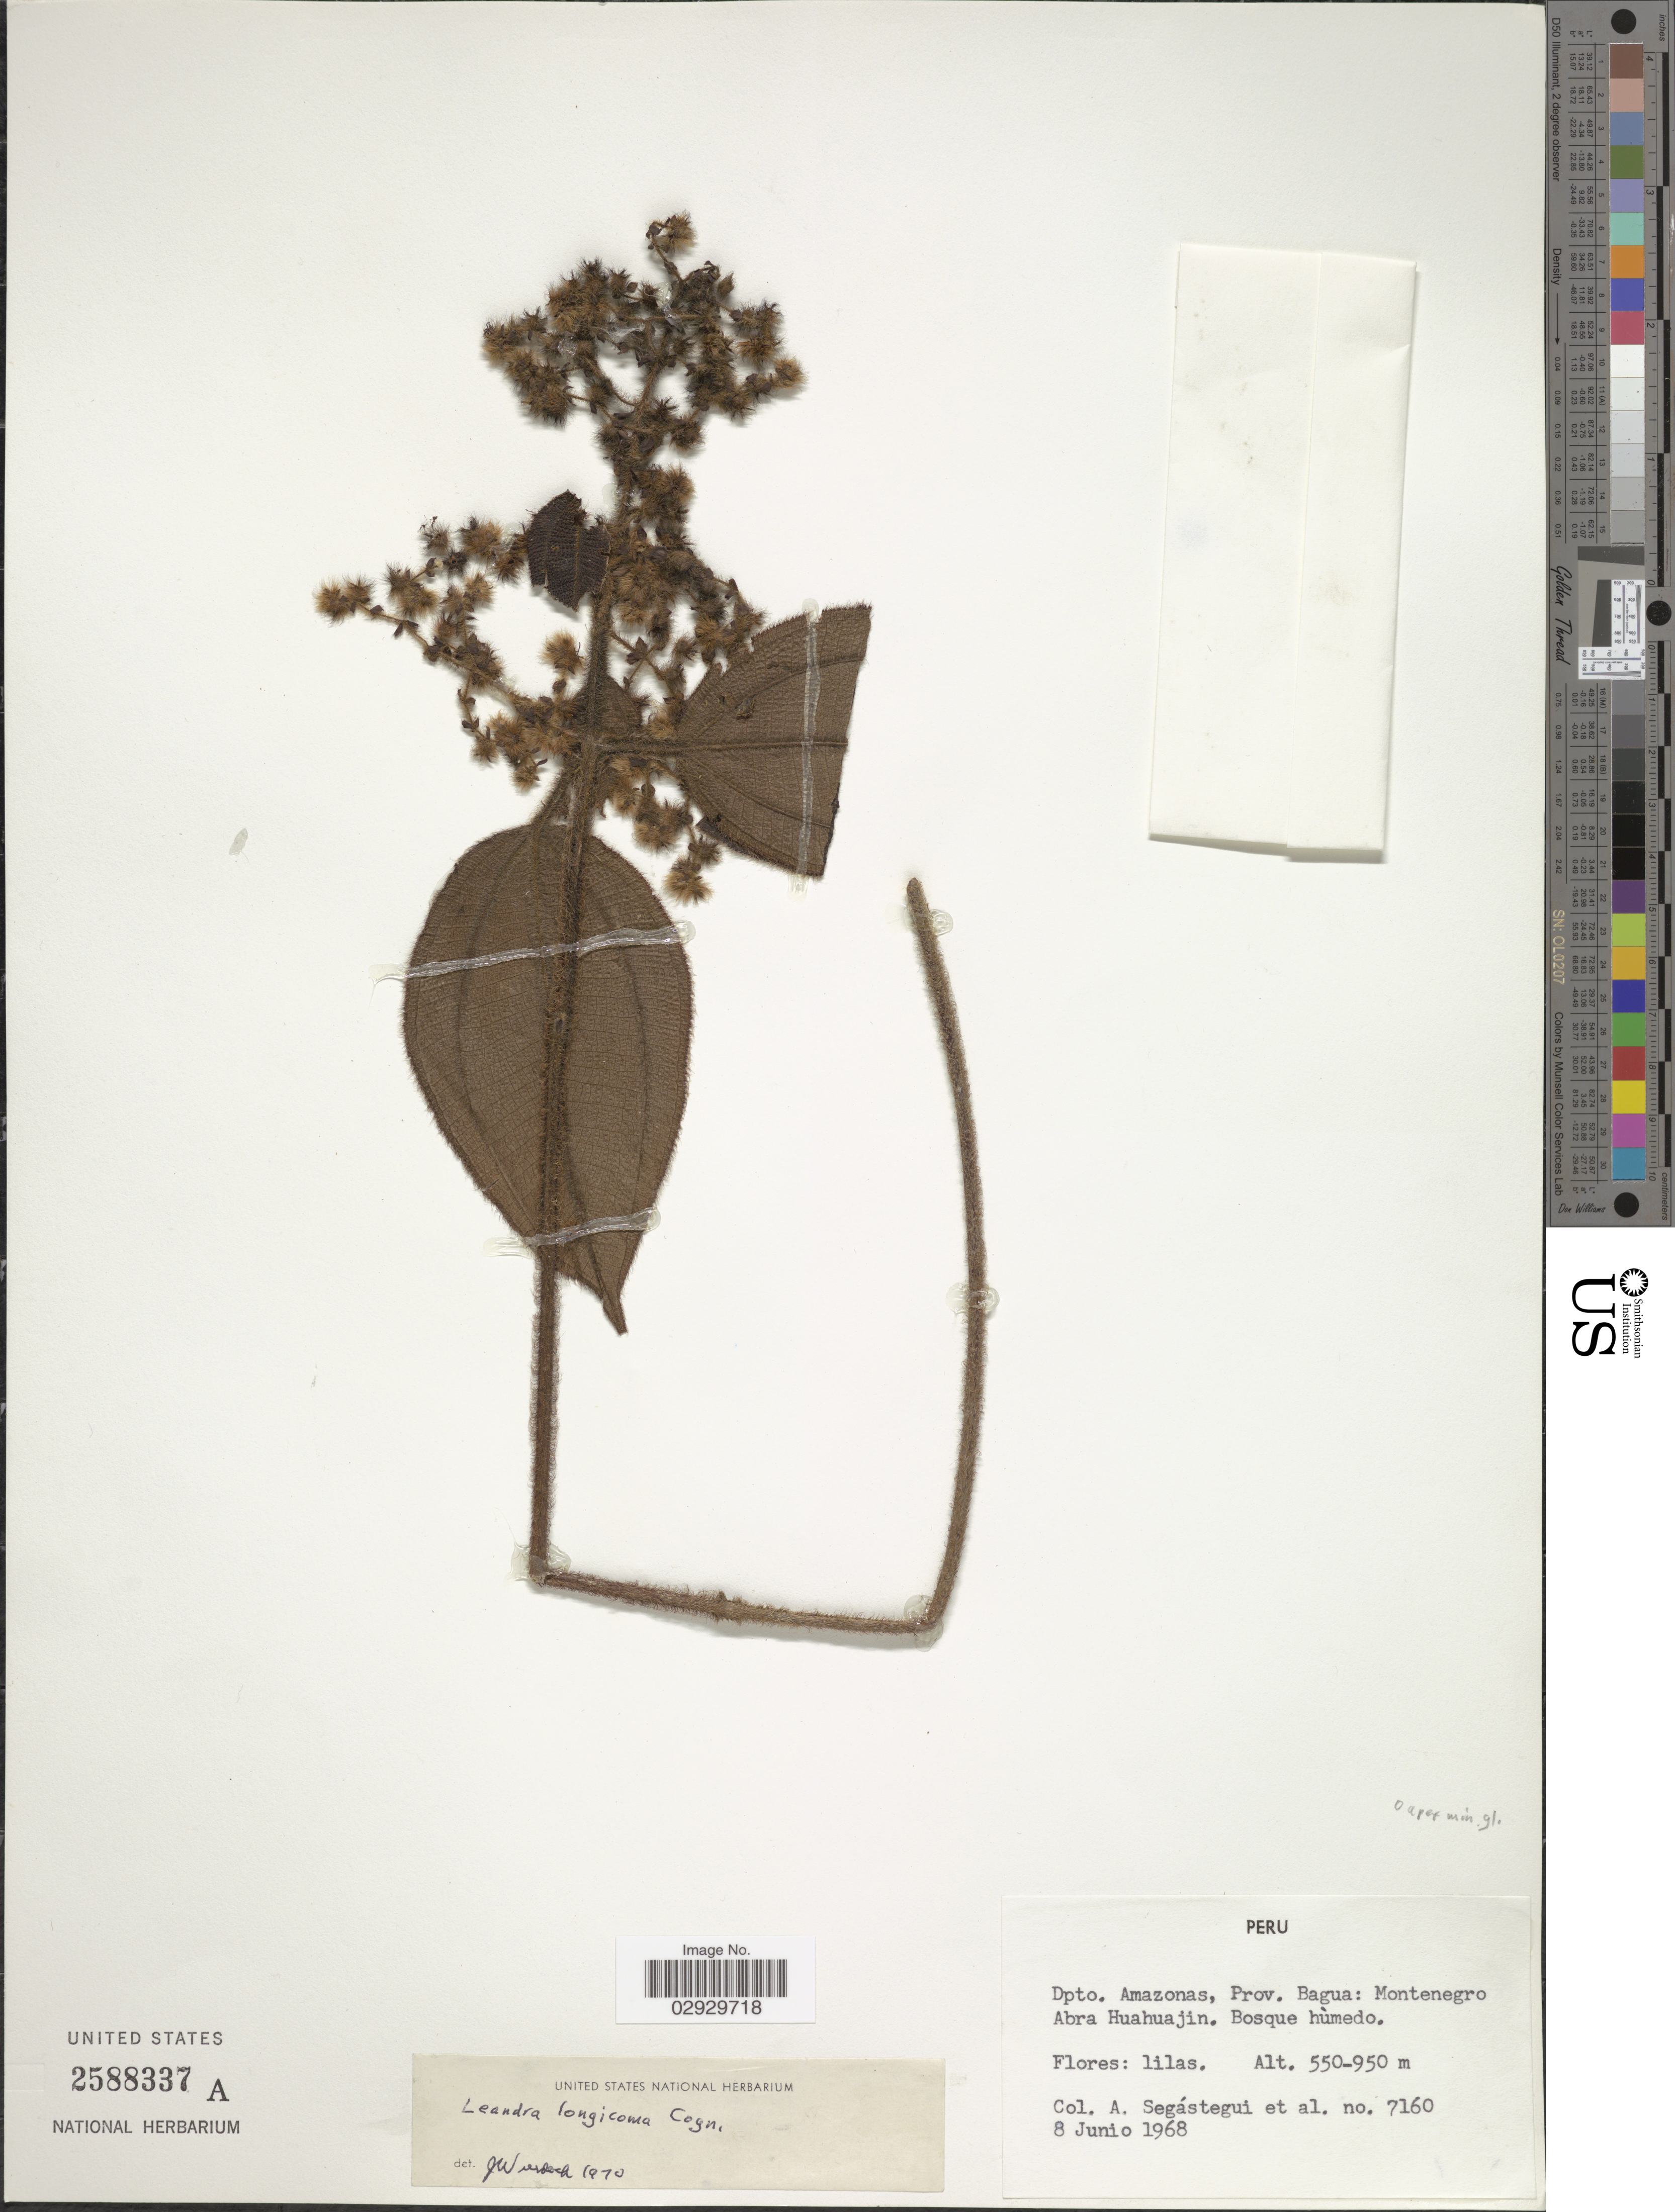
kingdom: Plantae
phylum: Tracheophyta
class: Magnoliopsida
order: Myrtales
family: Melastomataceae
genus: Leandra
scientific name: Leandra longicoma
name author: Cogn.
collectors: A. Sagastegui & et al.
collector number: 7160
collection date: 1968-06-08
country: Peru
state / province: Amazonas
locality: Dpto. Amazonas, Prov. Bagua: Montenegro Abra Huahuajin.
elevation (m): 550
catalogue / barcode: US 2588337A